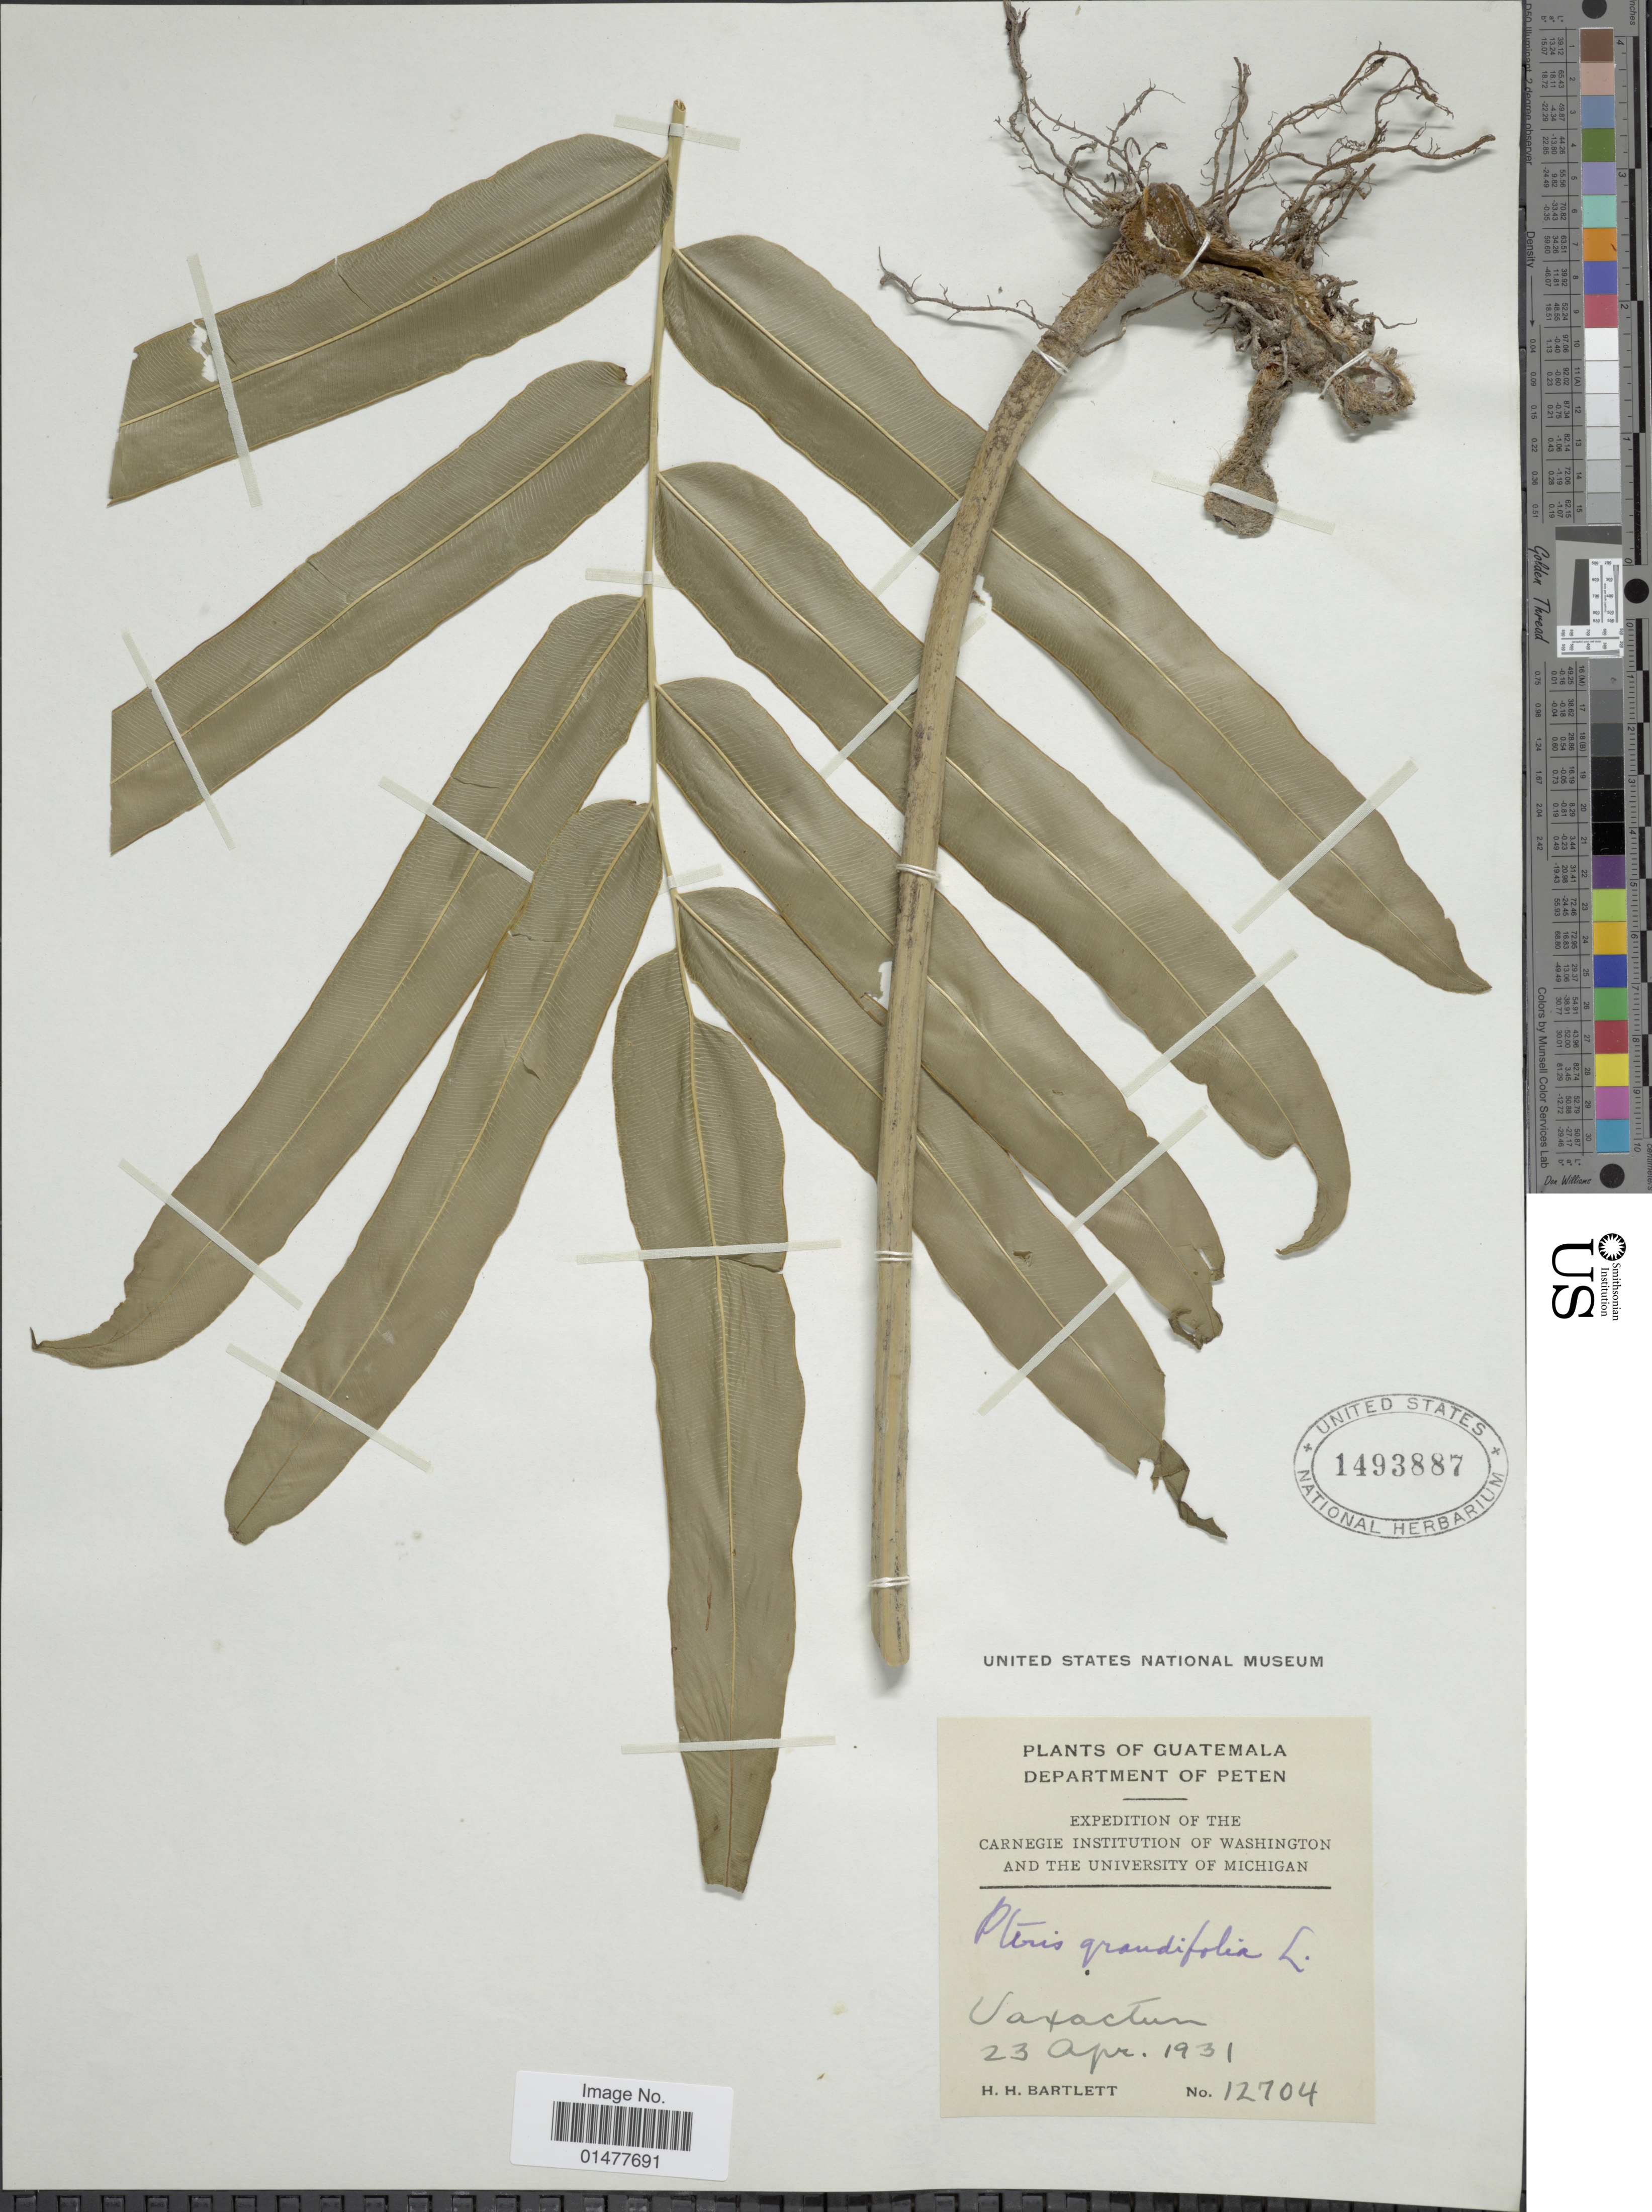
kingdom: Plantae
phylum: Tracheophyta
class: Polypodiopsida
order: Polypodiales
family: Pteridaceae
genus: Pteris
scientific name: Pteris grandifolia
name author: L.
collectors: H. H. Bartlett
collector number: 12704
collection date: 1931-04-23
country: Guatemala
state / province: El Petén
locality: Uaxactun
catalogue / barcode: US 1493887